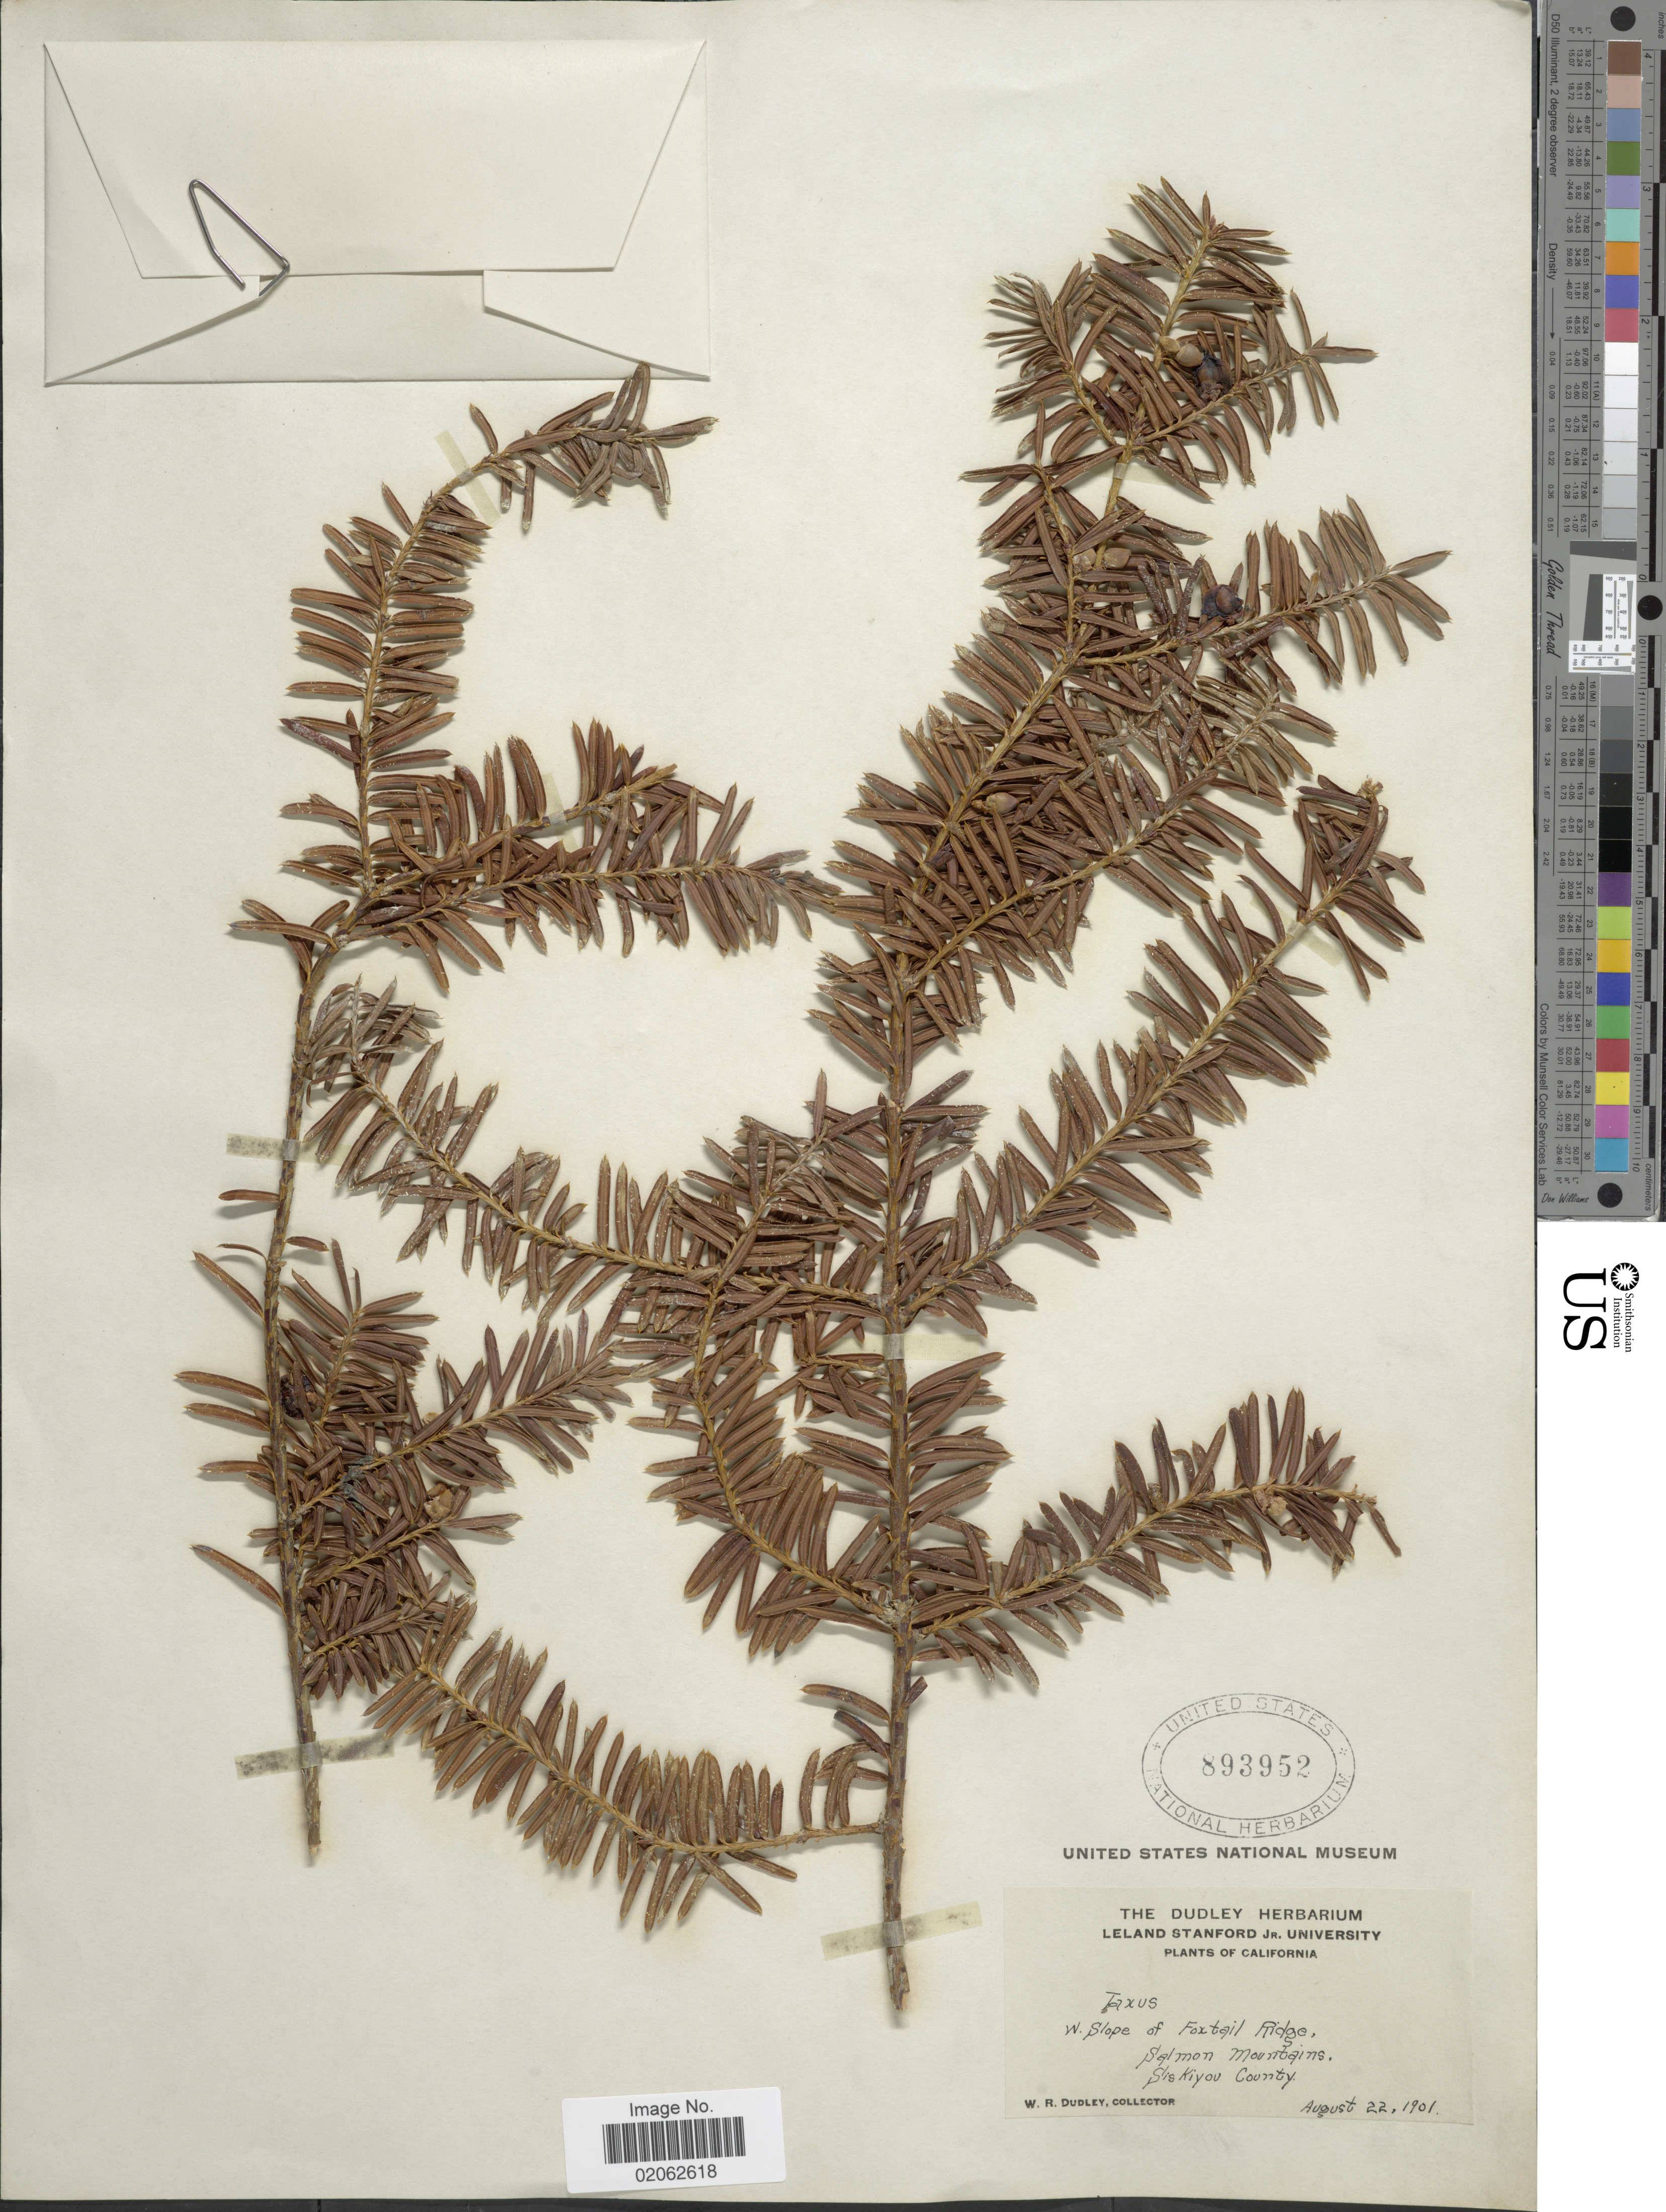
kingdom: Plantae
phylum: Tracheophyta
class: Pinopsida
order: Pinales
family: Taxaceae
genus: Taxus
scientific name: Taxus brevifolia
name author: Nutt.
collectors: W. Dudley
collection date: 1901-08-22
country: United States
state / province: California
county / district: Siskiyou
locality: California, W. slope of Foxtail Ridge, Slamon Mountains, Siskiyou County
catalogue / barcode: US 893952